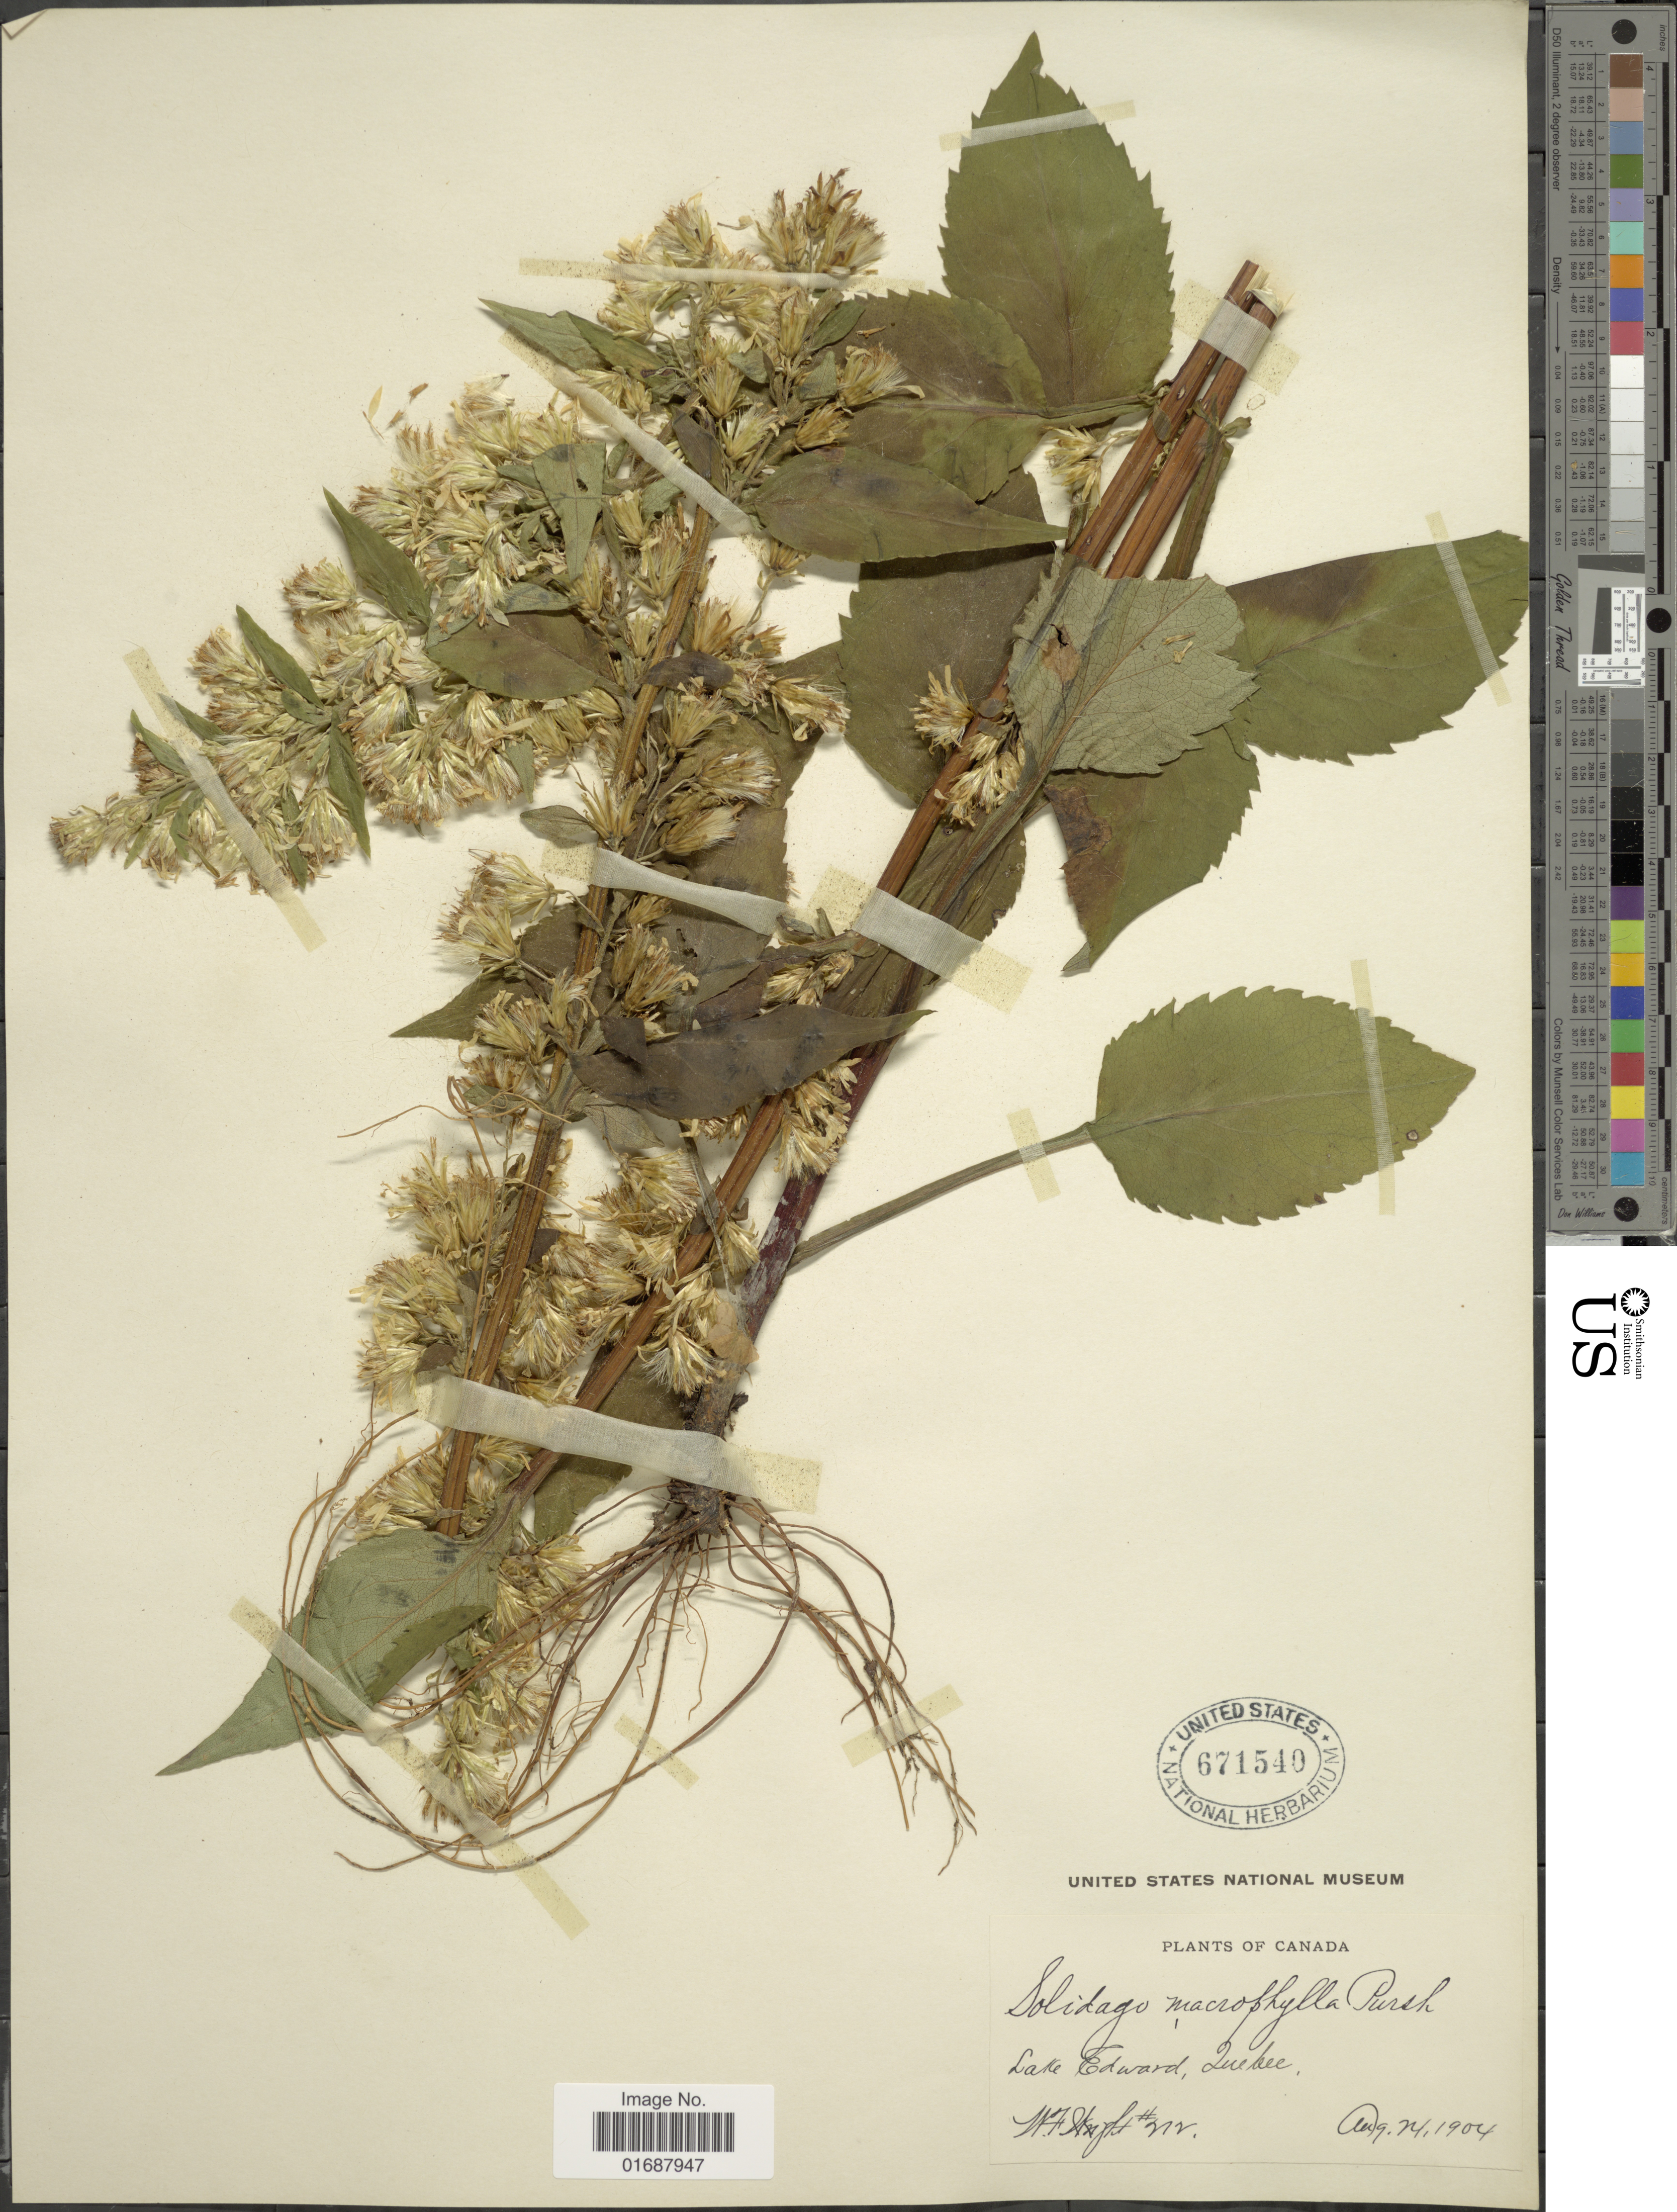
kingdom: Plantae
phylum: Tracheophyta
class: Magnoliopsida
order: Asterales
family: Asteraceae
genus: Solidago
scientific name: Solidago macrophylla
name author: Banks ex Pursh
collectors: W. F. Wright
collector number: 212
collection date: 1904-08-24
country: Canada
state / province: Quebec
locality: Lake Edward, Quebec.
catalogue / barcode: US 671540